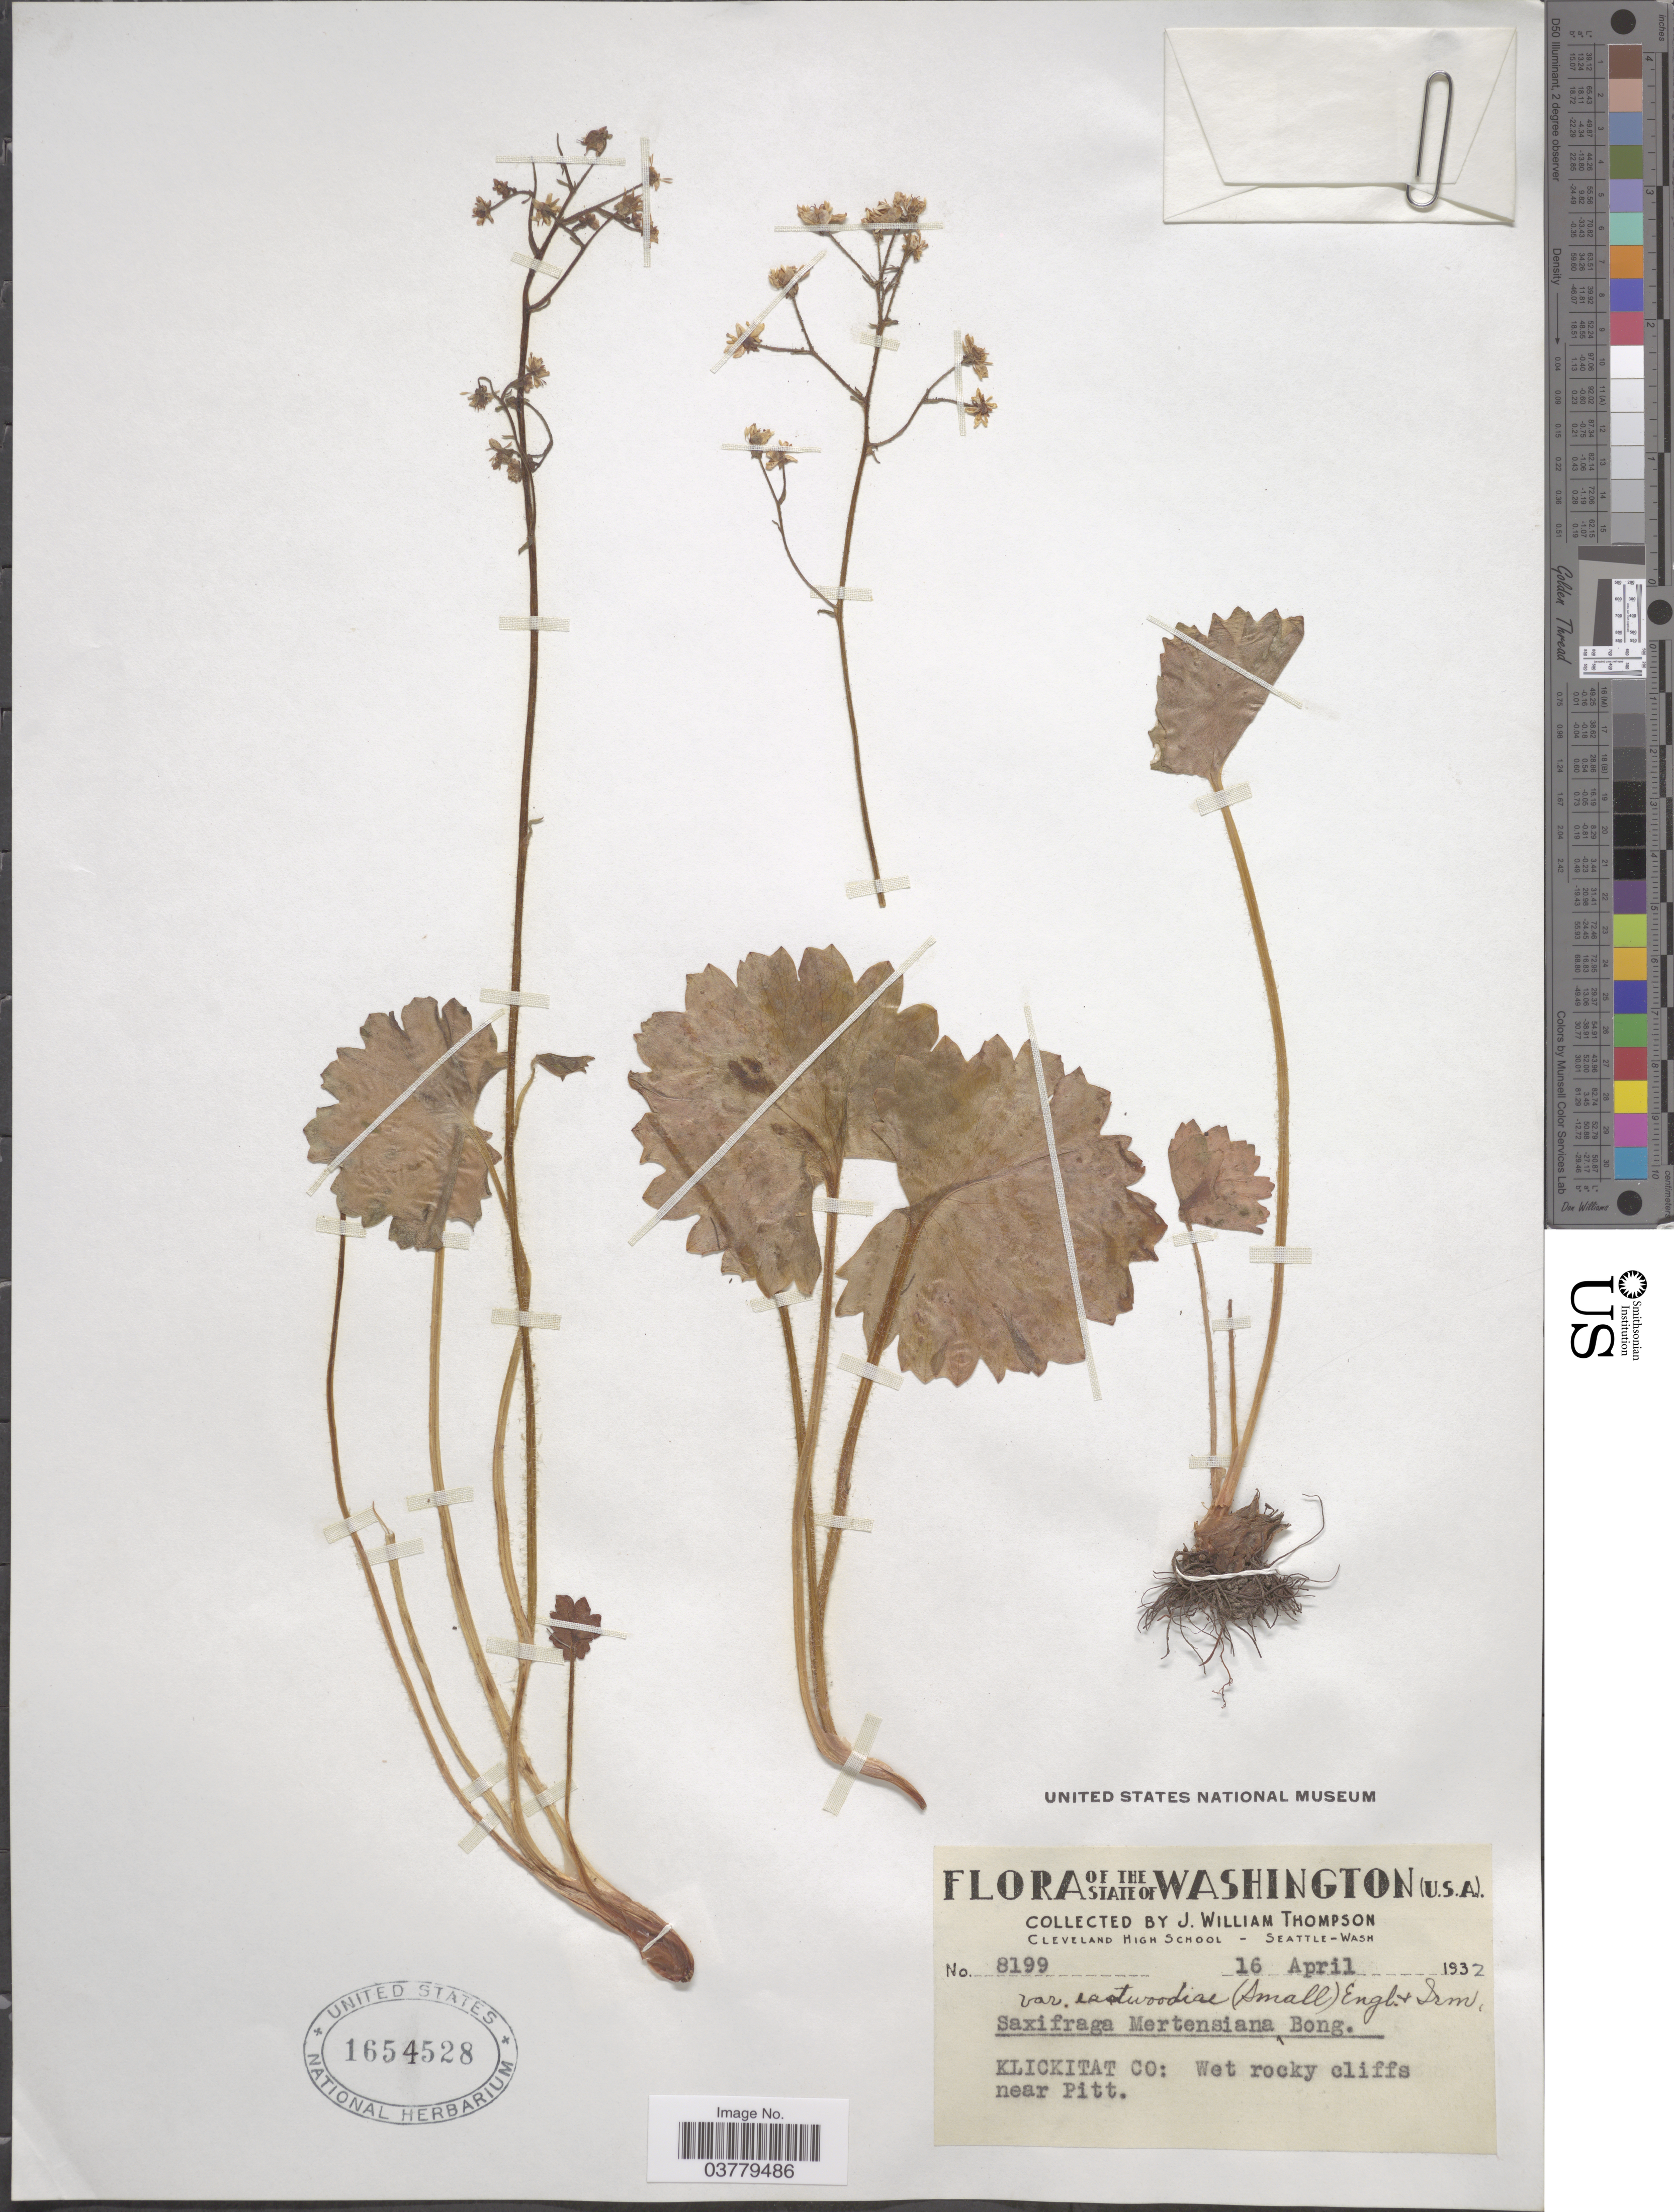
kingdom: Plantae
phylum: Tracheophyta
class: Magnoliopsida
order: Saxifragales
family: Saxifragaceae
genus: Saxifraga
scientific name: Saxifraga mertensiana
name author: Bong.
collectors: J. W. Thompson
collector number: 8199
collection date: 1932-04-16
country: United States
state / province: Washington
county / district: Klickitat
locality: Klickitat Co: Wet rocky cliffs near Pitt.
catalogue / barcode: US 1654528